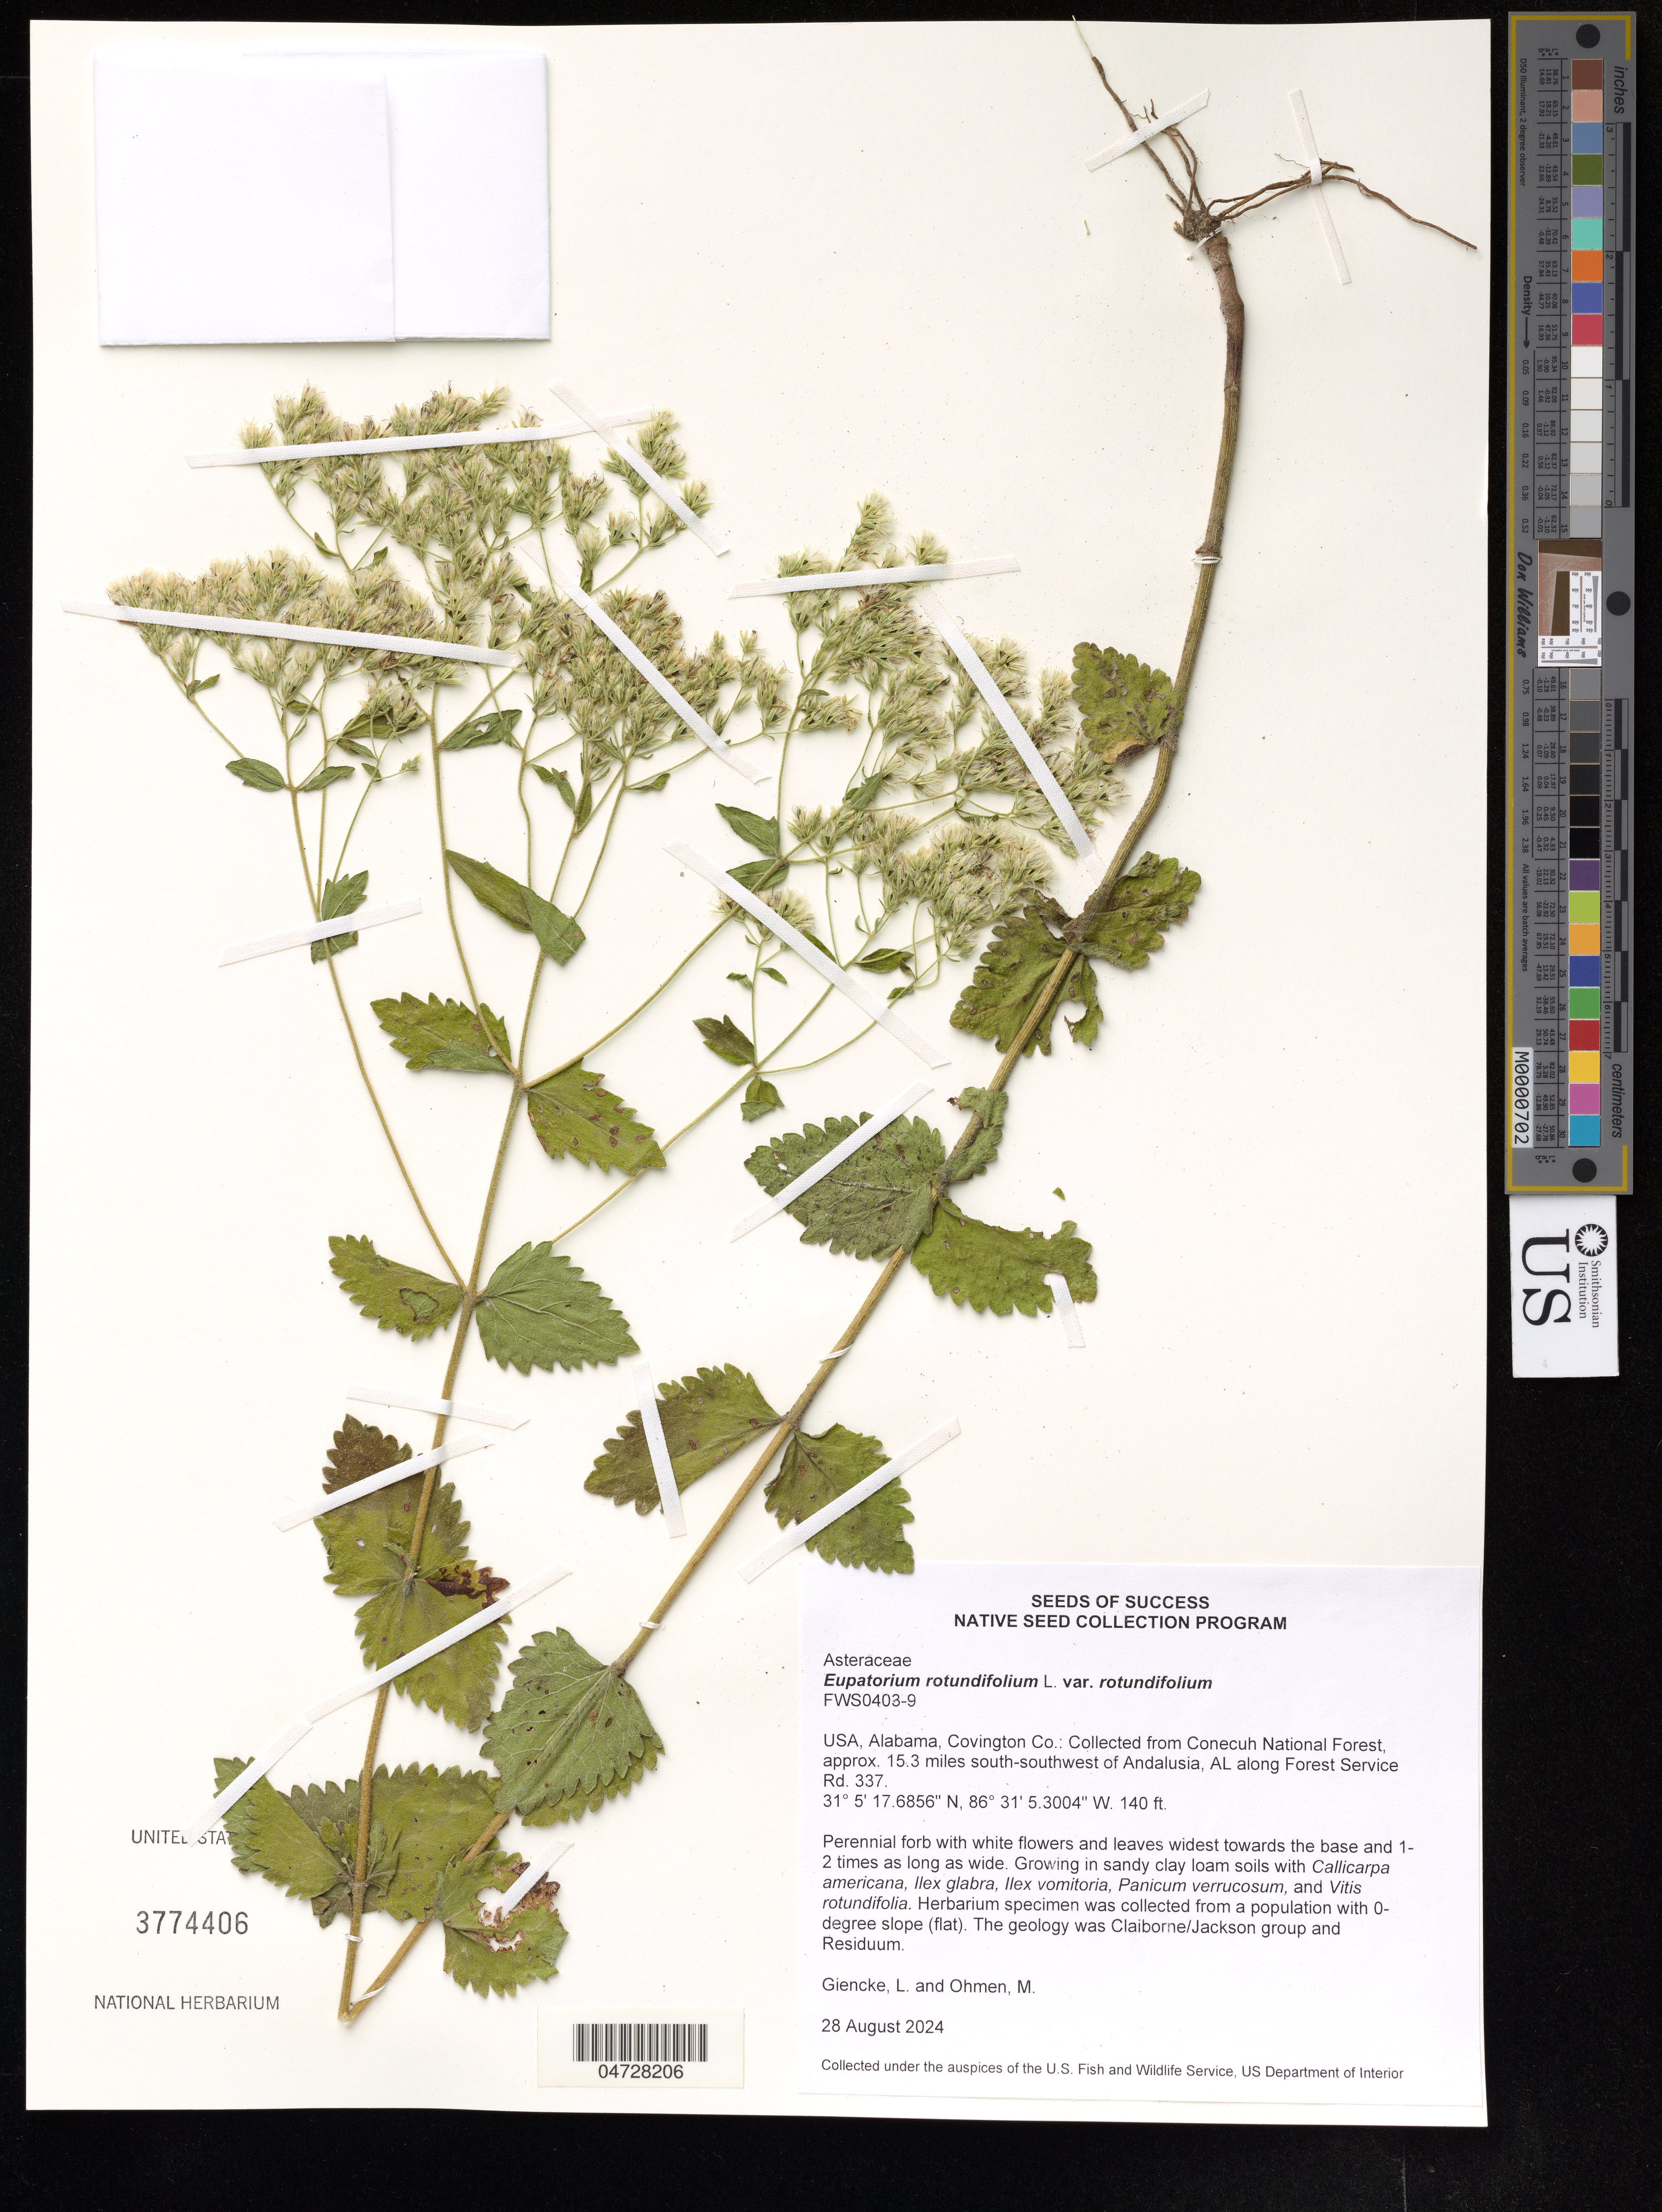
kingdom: Plantae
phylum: Tracheophyta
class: Magnoliopsida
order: Asterales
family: Asteraceae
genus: Eupatorium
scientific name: Eupatorium rotundifolium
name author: L.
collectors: L. Giencke & M. Ohmen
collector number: FWS0403-9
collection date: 2024-08-28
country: United States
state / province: Alabama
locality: Covington Co.: Conecuh National Forest, approx. 15.3 miles south-southwest of Andalusia, AL along Forest Service Rd. 337.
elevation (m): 43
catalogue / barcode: US 3774406